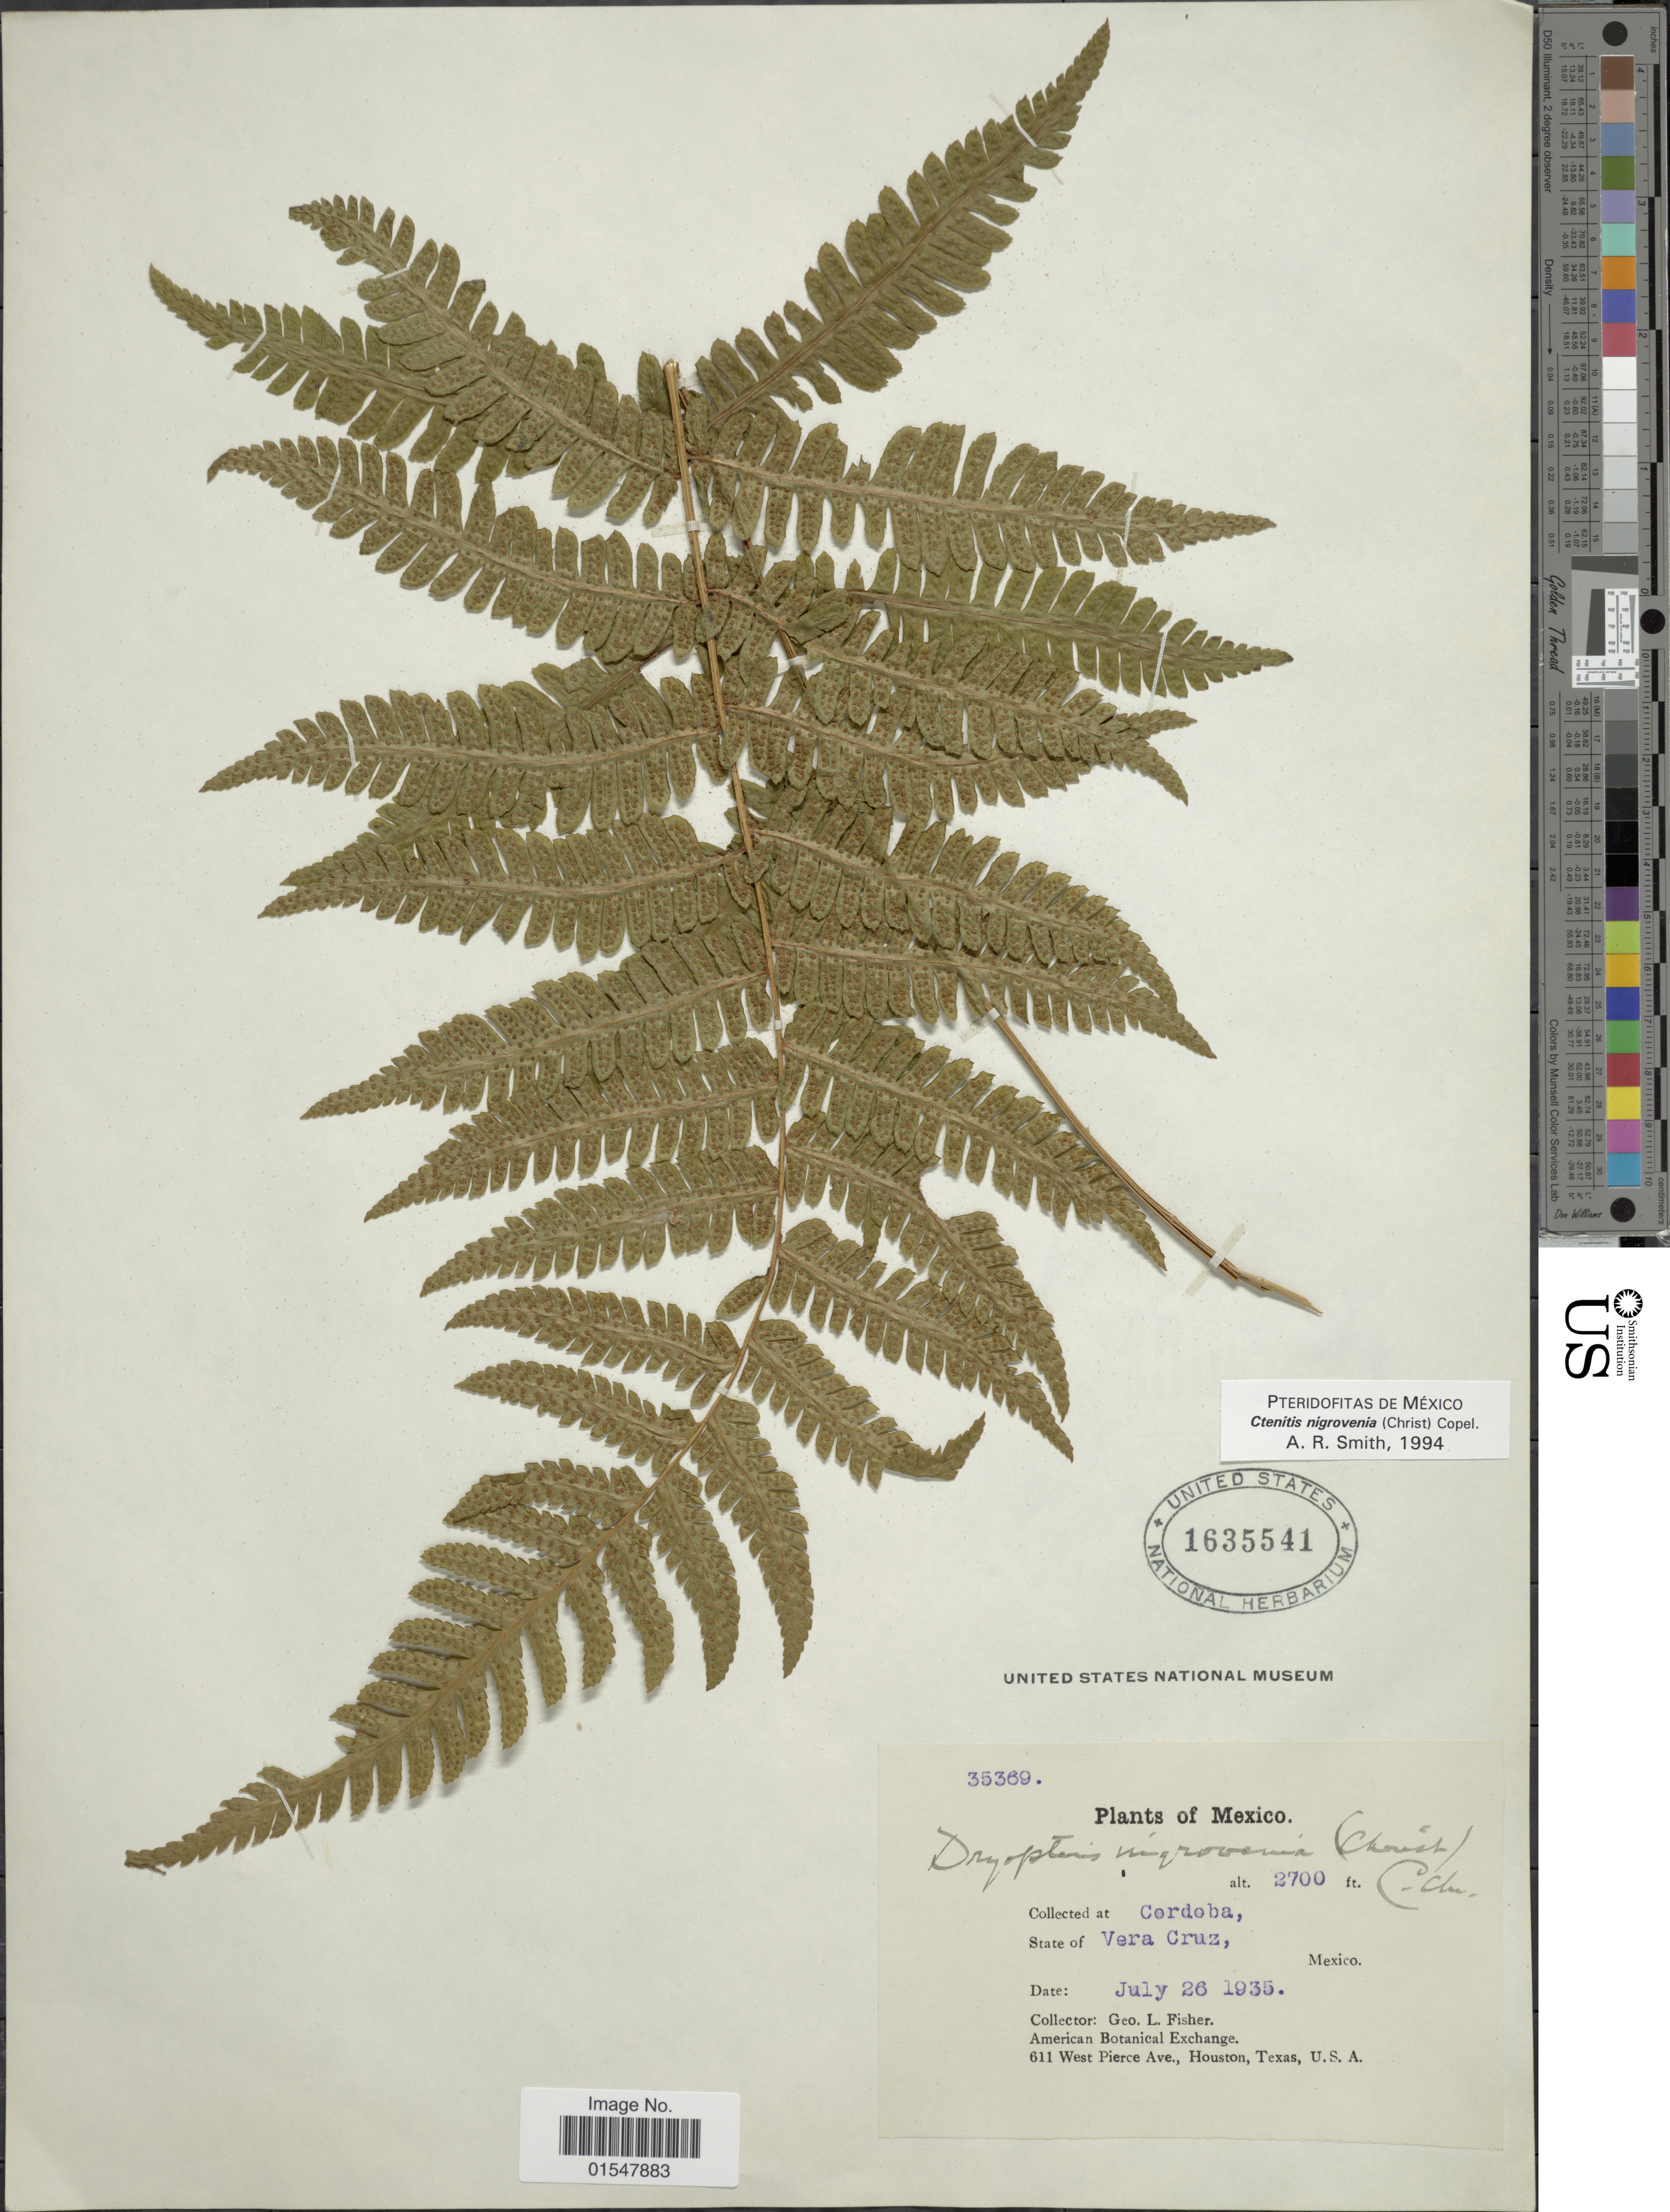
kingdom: Plantae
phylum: Tracheophyta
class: Polypodiopsida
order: Polypodiales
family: Dryopteridaceae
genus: Ctenitis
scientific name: Ctenitis nigrovenia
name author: (Christ) Copel.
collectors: G. L. Fisher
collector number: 35369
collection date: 1935-07-26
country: Mexico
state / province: Veracruz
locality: Mexico, Cordoba, State of Vera Cruz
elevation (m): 823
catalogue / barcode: US 1635541